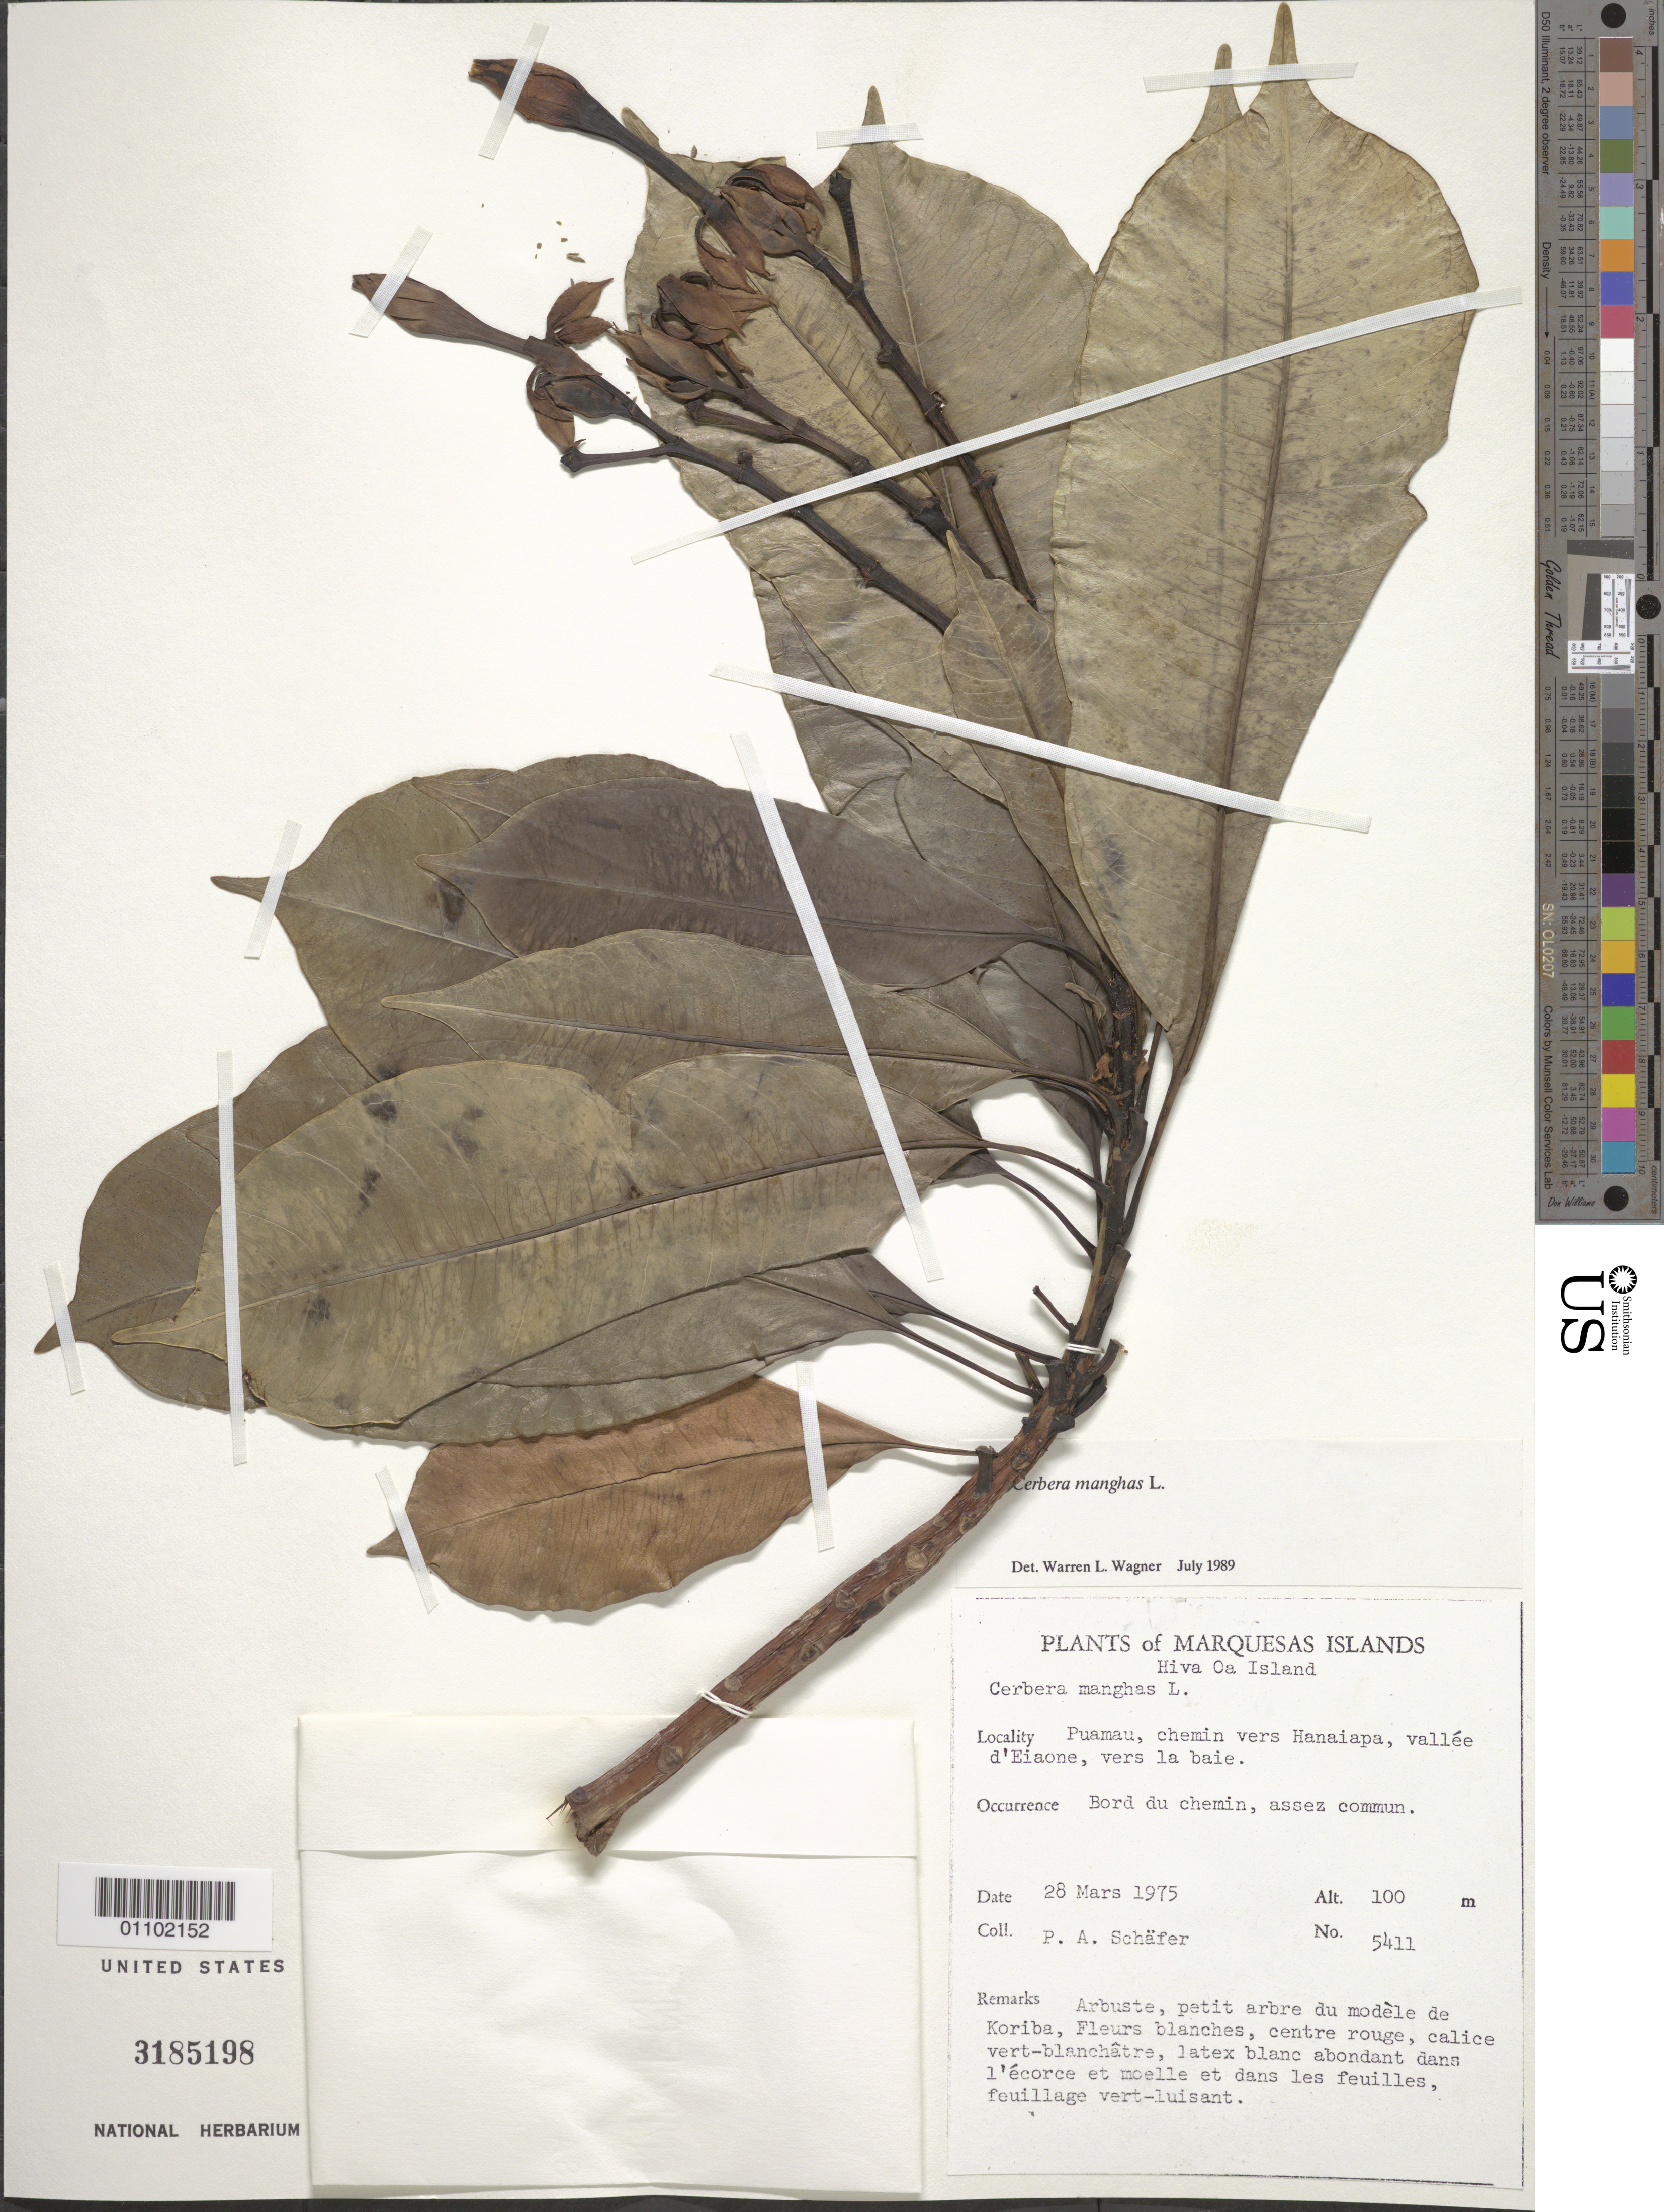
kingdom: Plantae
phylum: Tracheophyta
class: Magnoliopsida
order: Gentianales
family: Apocynaceae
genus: Cerbera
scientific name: Cerbera manghas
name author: L.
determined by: Wagner, W. L., (BOT), Smithsonian Institution - National Museum of Natural History (UNITED STATES)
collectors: P. A. Schäfer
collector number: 5411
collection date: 1975-03-28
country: French Polynesia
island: Hiva Oa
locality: Puamau, chemin vers Hanaiapa, vallée d'Eiaone vers la baie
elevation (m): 100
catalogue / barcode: US 3185198